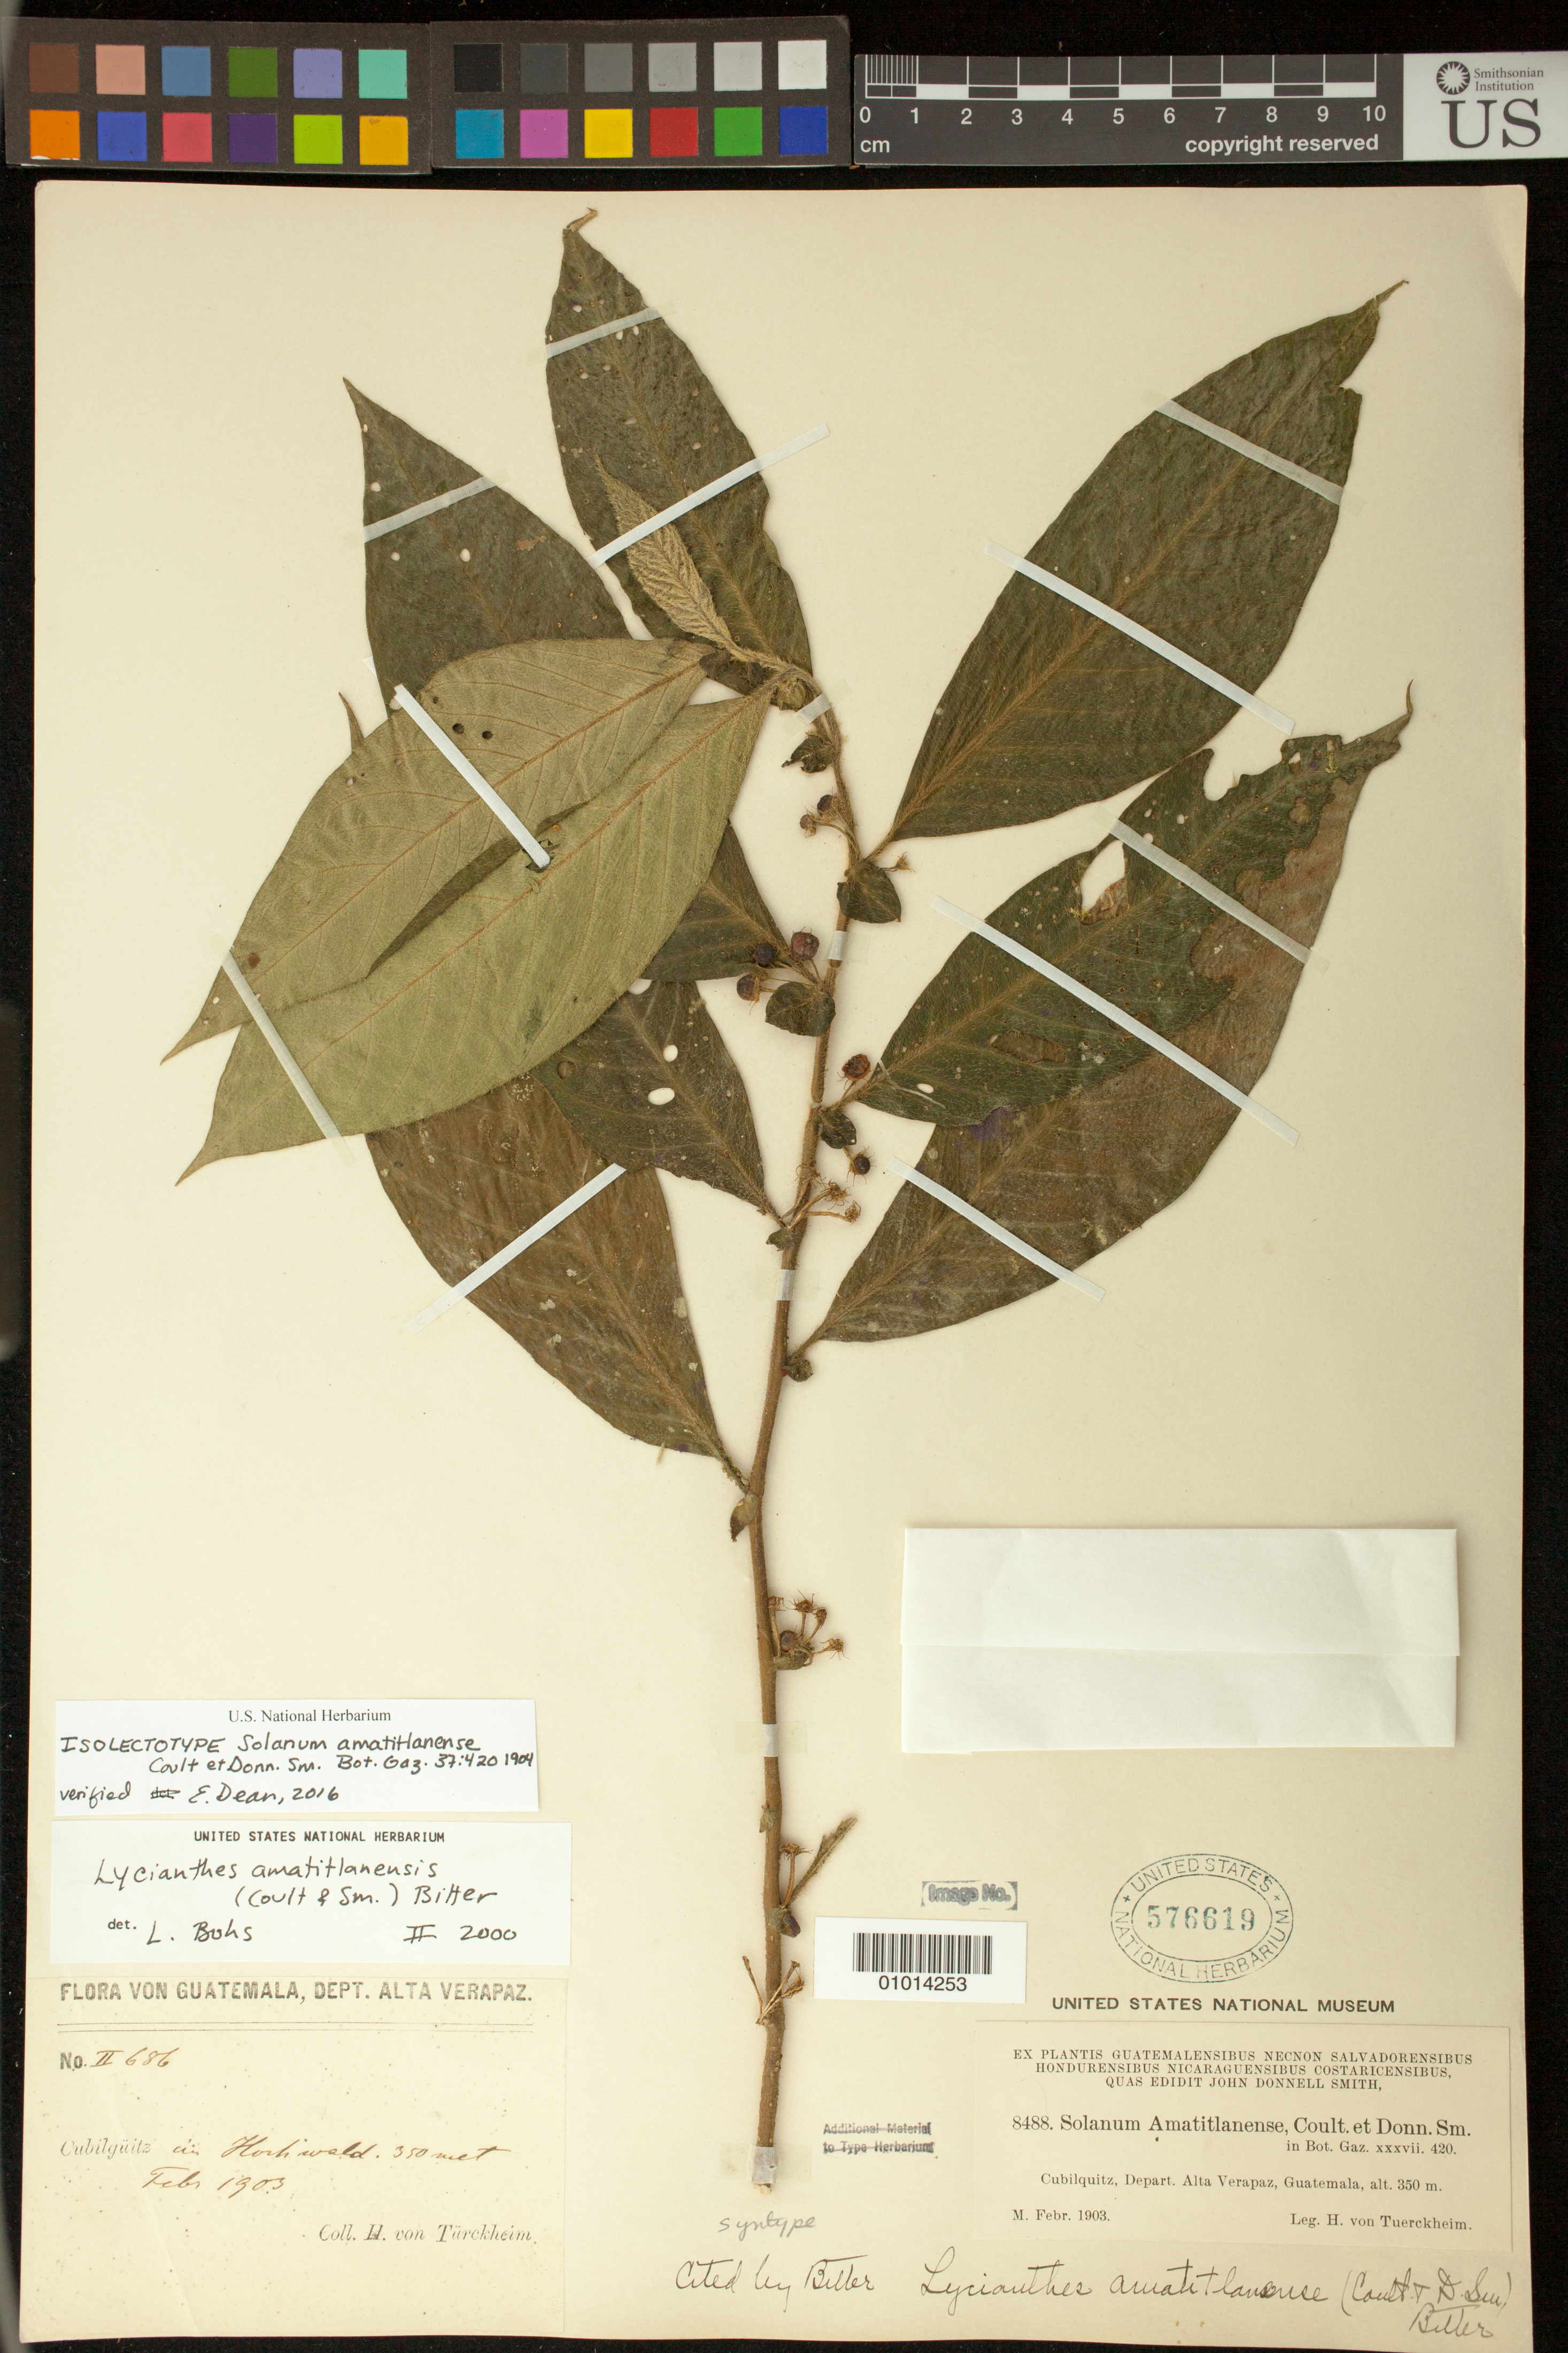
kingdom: Plantae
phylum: Tracheophyta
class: Magnoliopsida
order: Solanales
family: Solanaceae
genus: Solanum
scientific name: Solanum amatitlanense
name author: J.M. Coult. & Donn. Sm.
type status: Syntype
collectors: H. von Türckheim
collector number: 8488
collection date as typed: Feb 1903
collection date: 1903-02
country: Guatemala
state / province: Alta Verapaz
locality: Cubilquitz, Depart. Alta Verapaz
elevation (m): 350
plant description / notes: Specimen annotated by E. Dean (2016) as isolectotype.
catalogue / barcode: US 576619